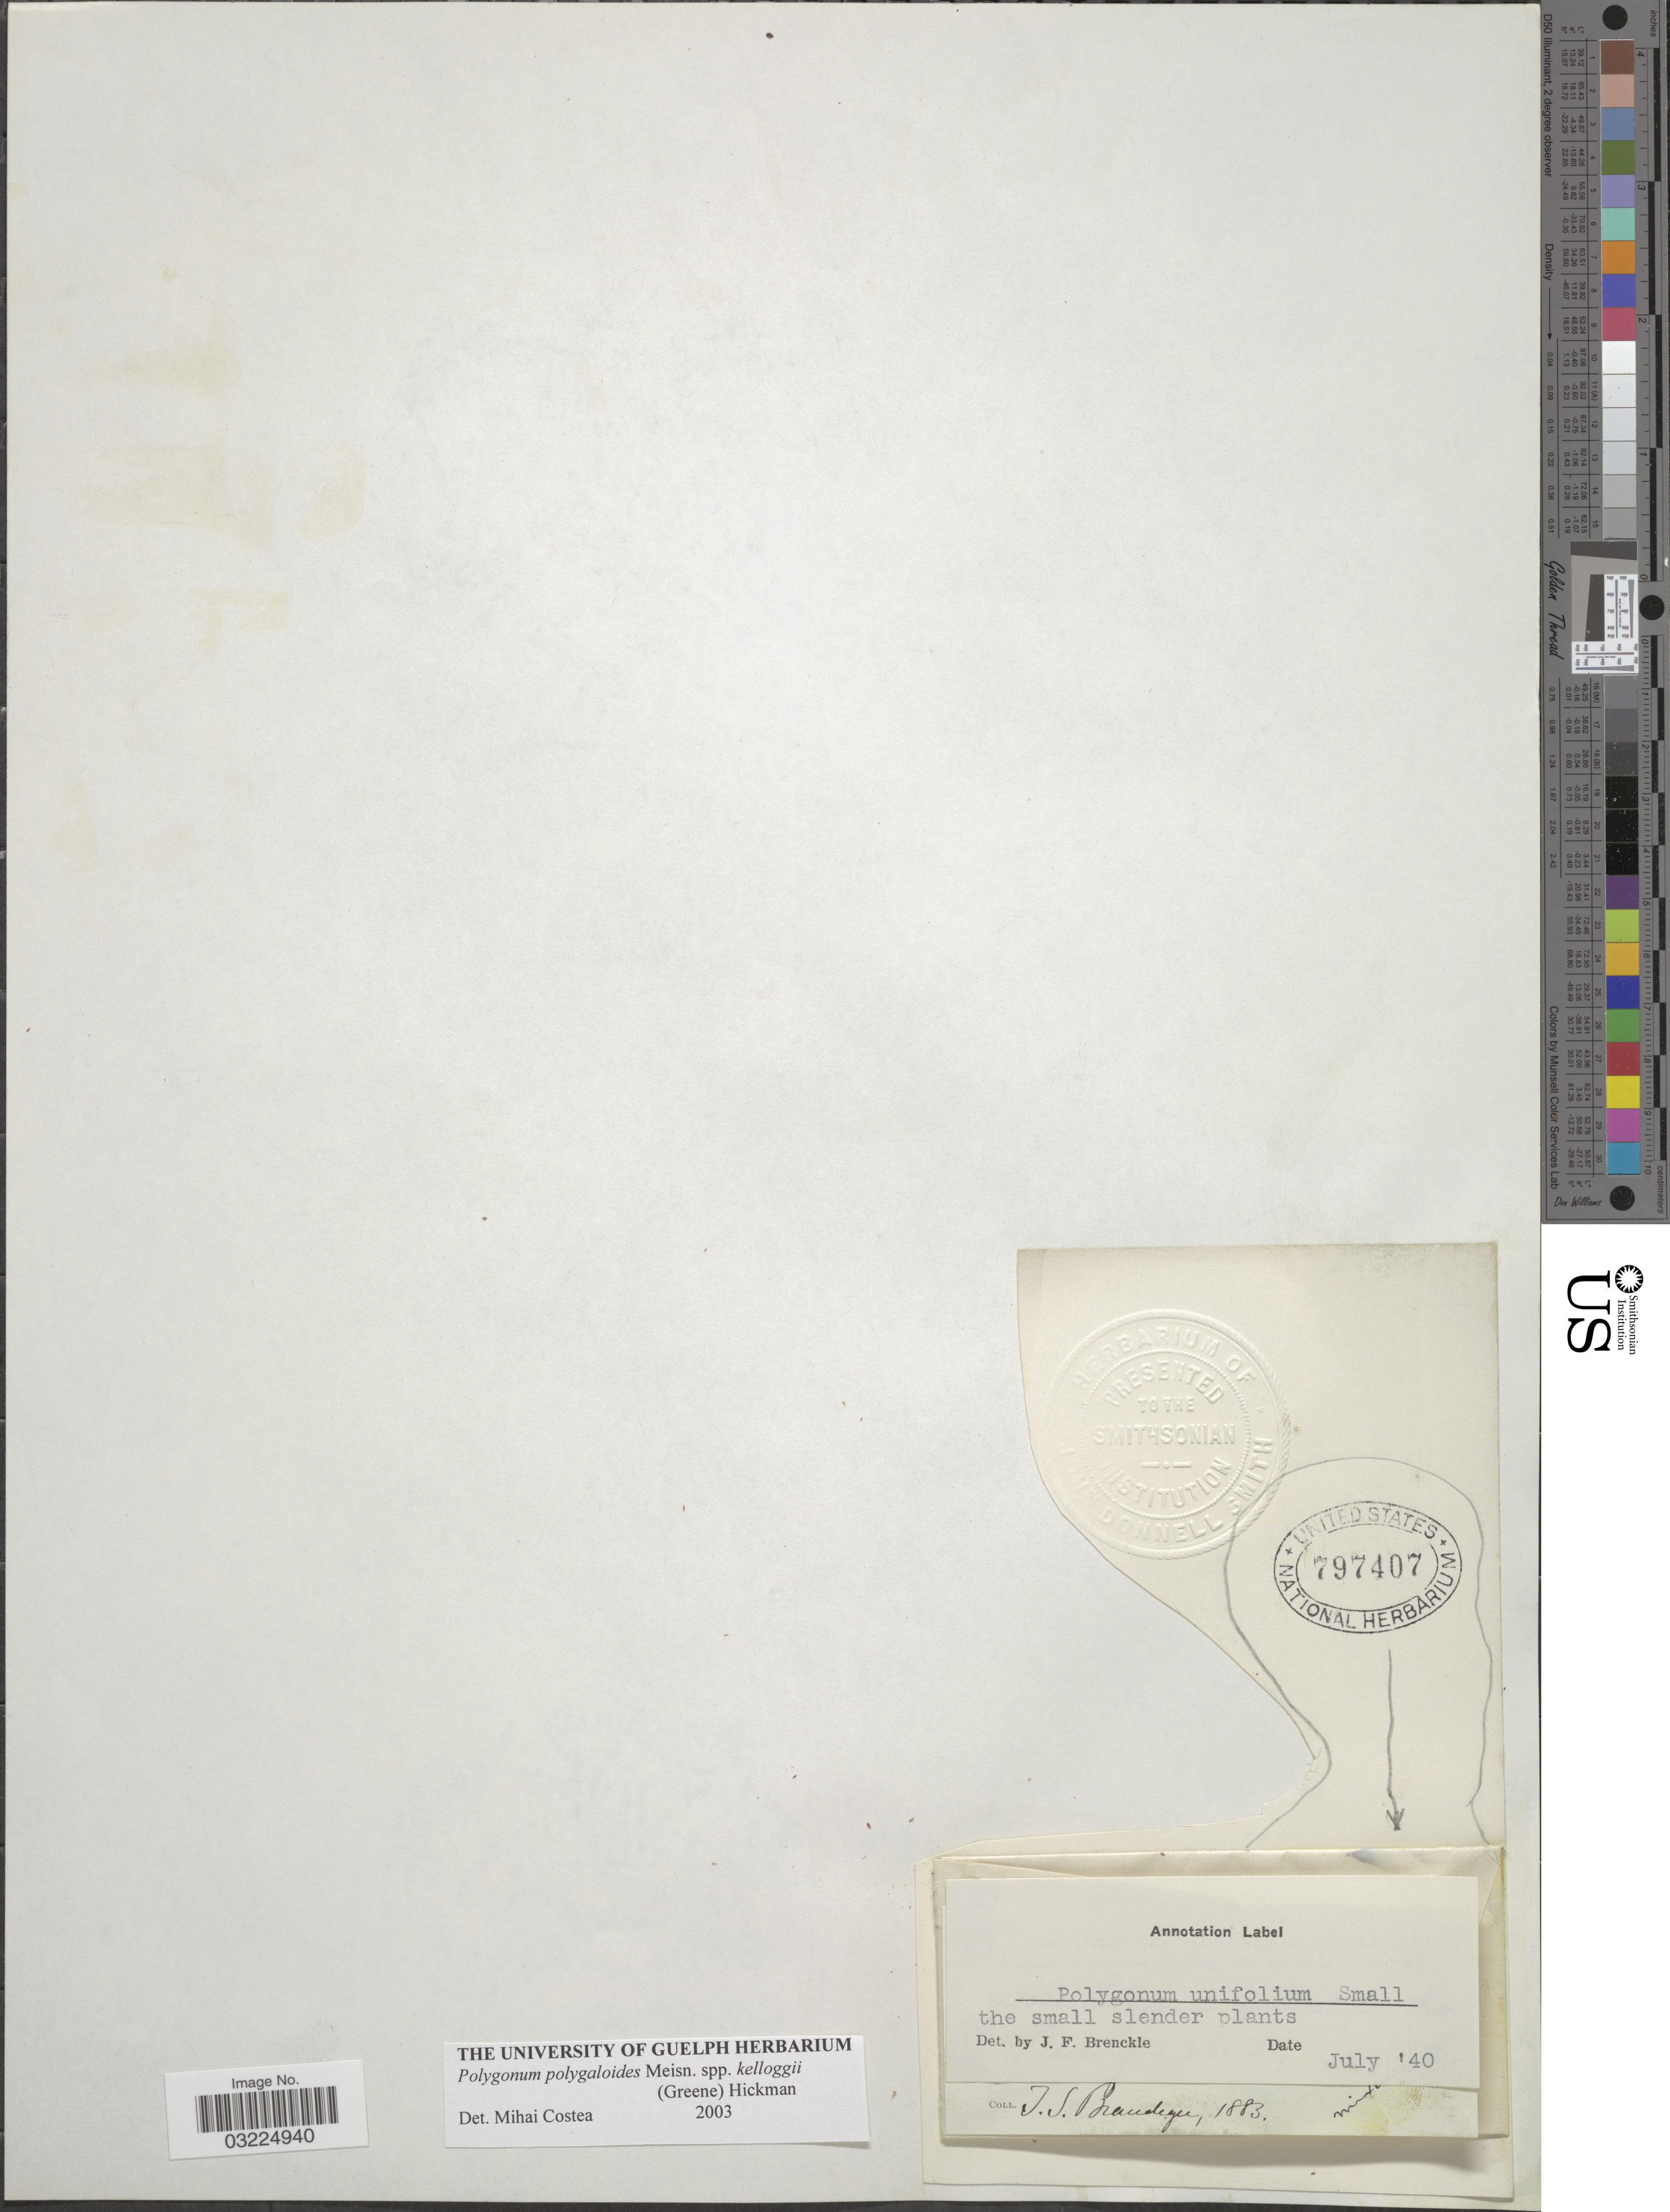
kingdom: Plantae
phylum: Tracheophyta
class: Magnoliopsida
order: Caryophyllales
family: Polygonaceae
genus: Polygonum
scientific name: Polygonum polygaloides subsp. kelloggii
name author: (Greene) Hickman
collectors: T. S. Brandegee (herbarium)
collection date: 1883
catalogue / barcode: US 797407